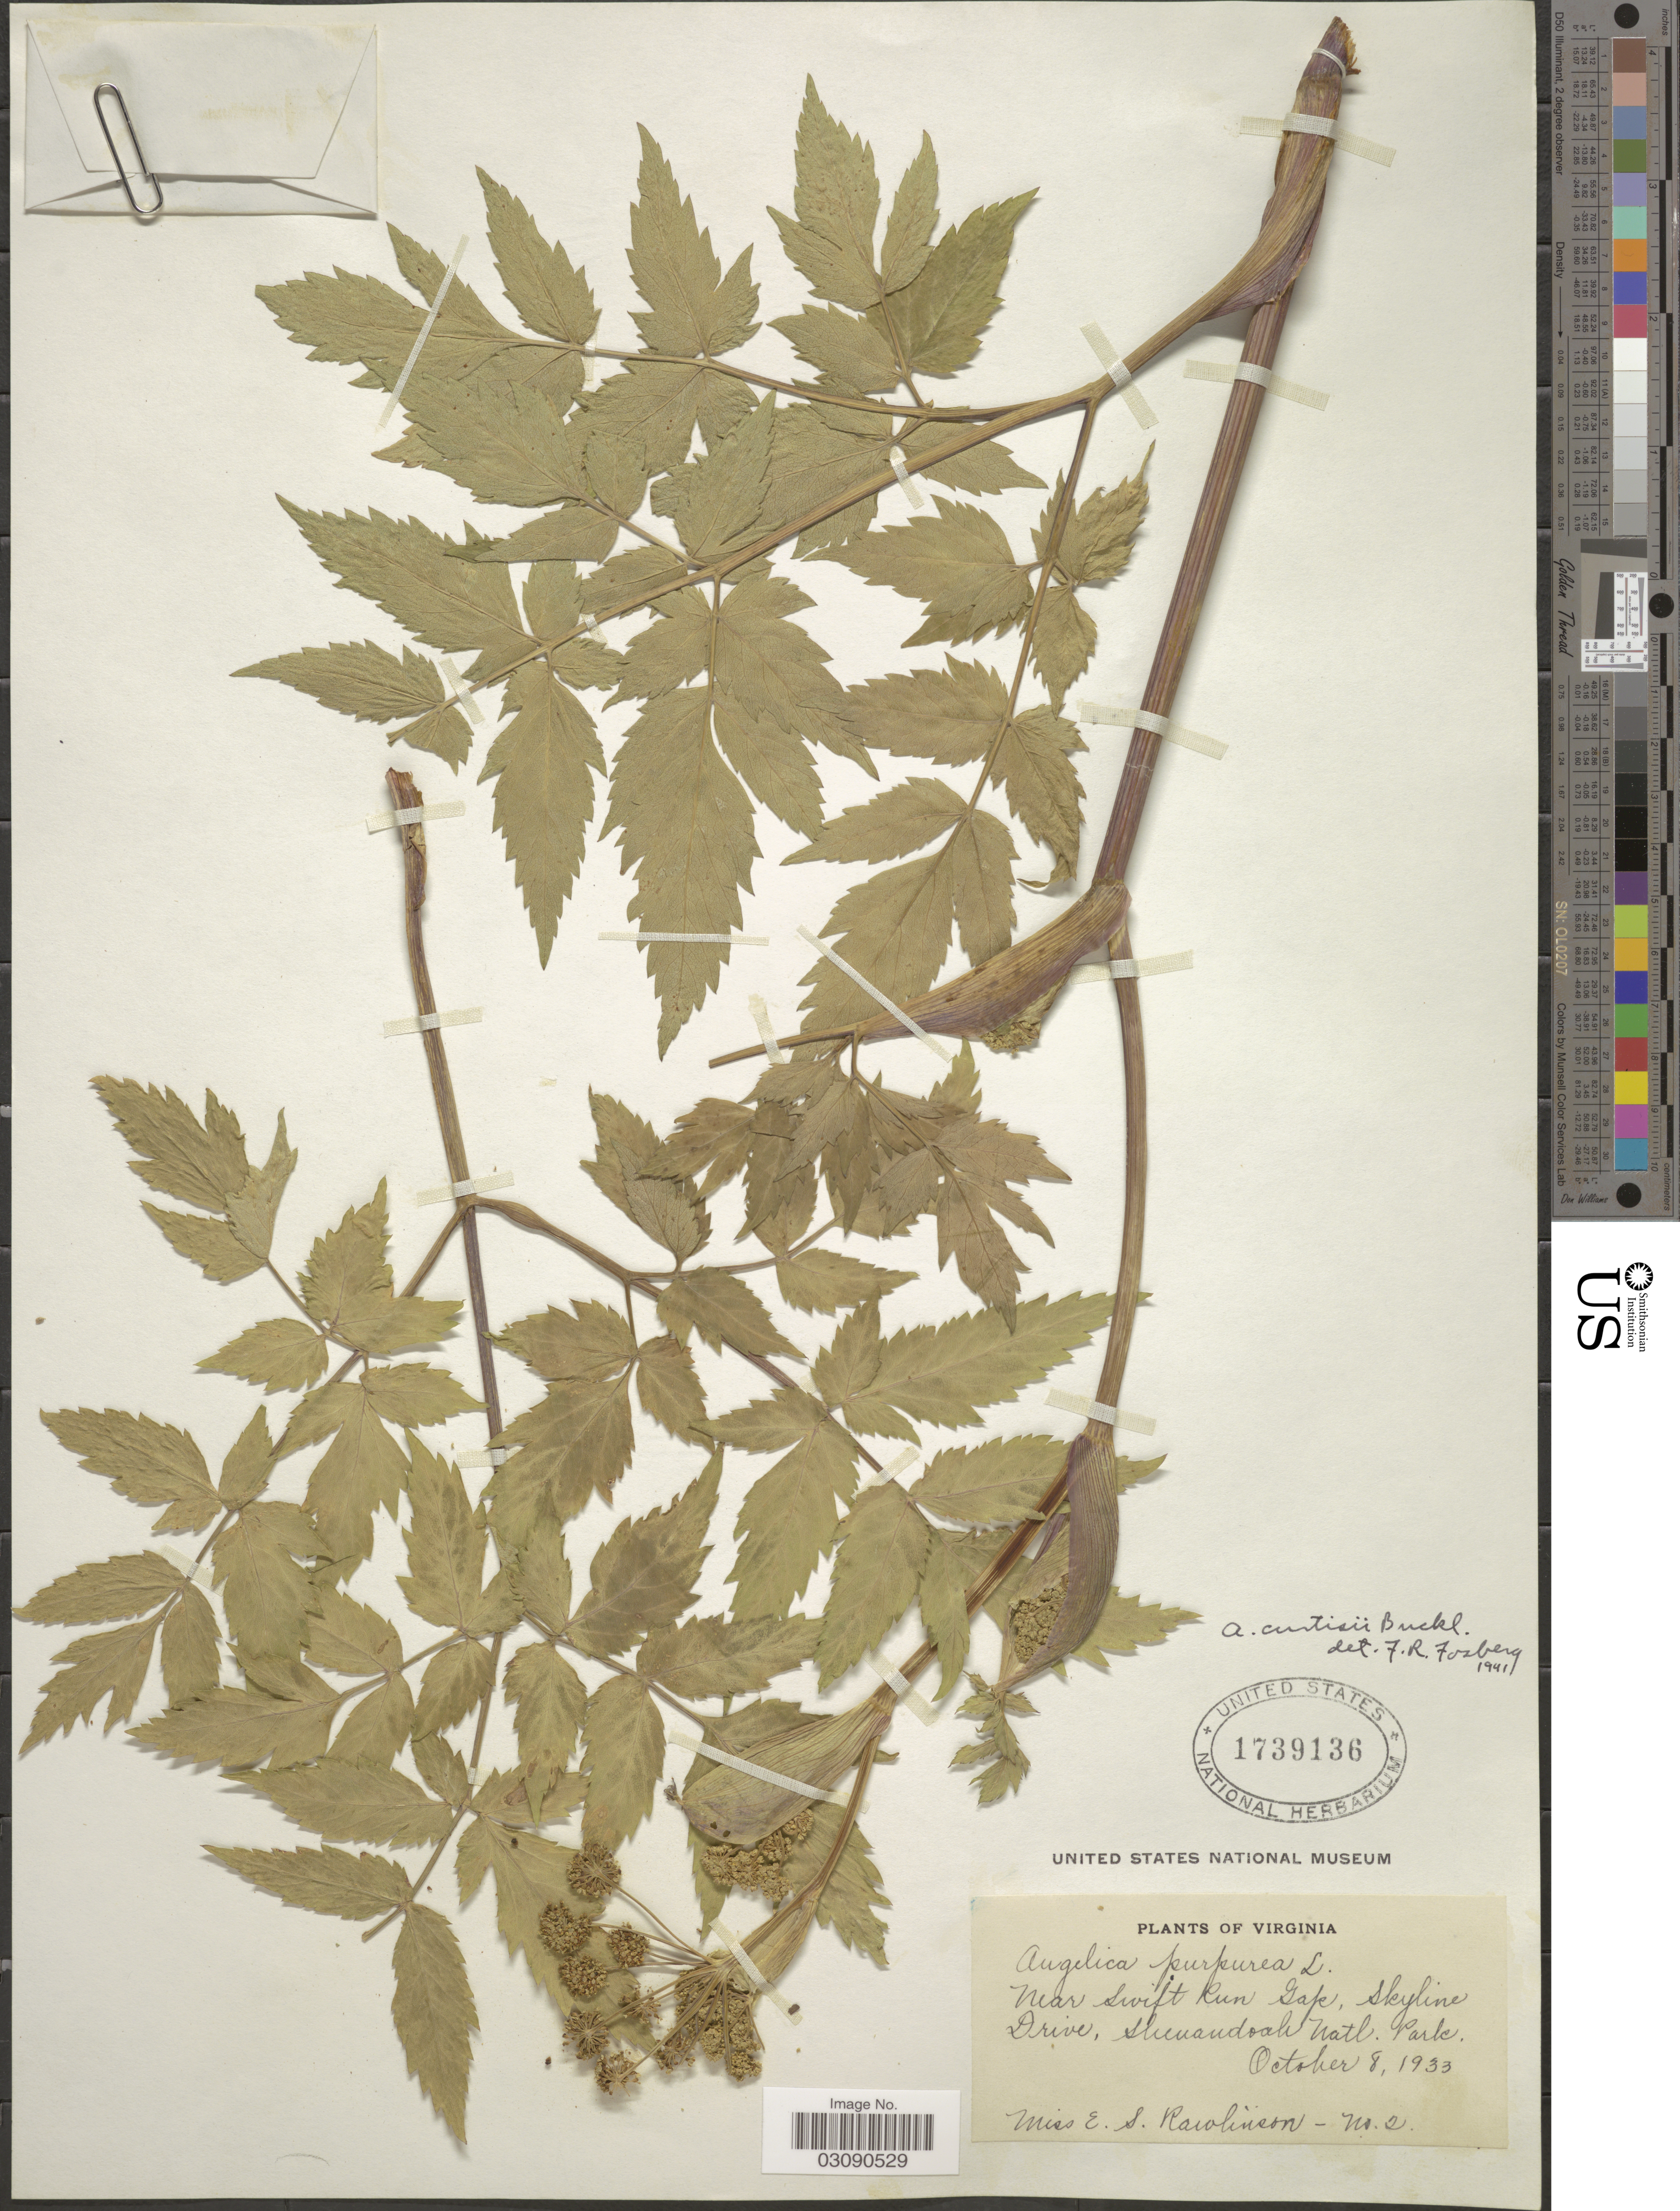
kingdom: Plantae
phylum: Tracheophyta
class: Magnoliopsida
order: Apiales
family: Apiaceae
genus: Angelica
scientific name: Angelica triquinata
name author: Michx.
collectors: E. S. Rawlinson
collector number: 2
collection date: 1933-10-08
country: United States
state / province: Virginia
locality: Near Swift Run Gap, Skyline Drive, Shenandoah Natl. Park.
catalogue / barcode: US 1739136